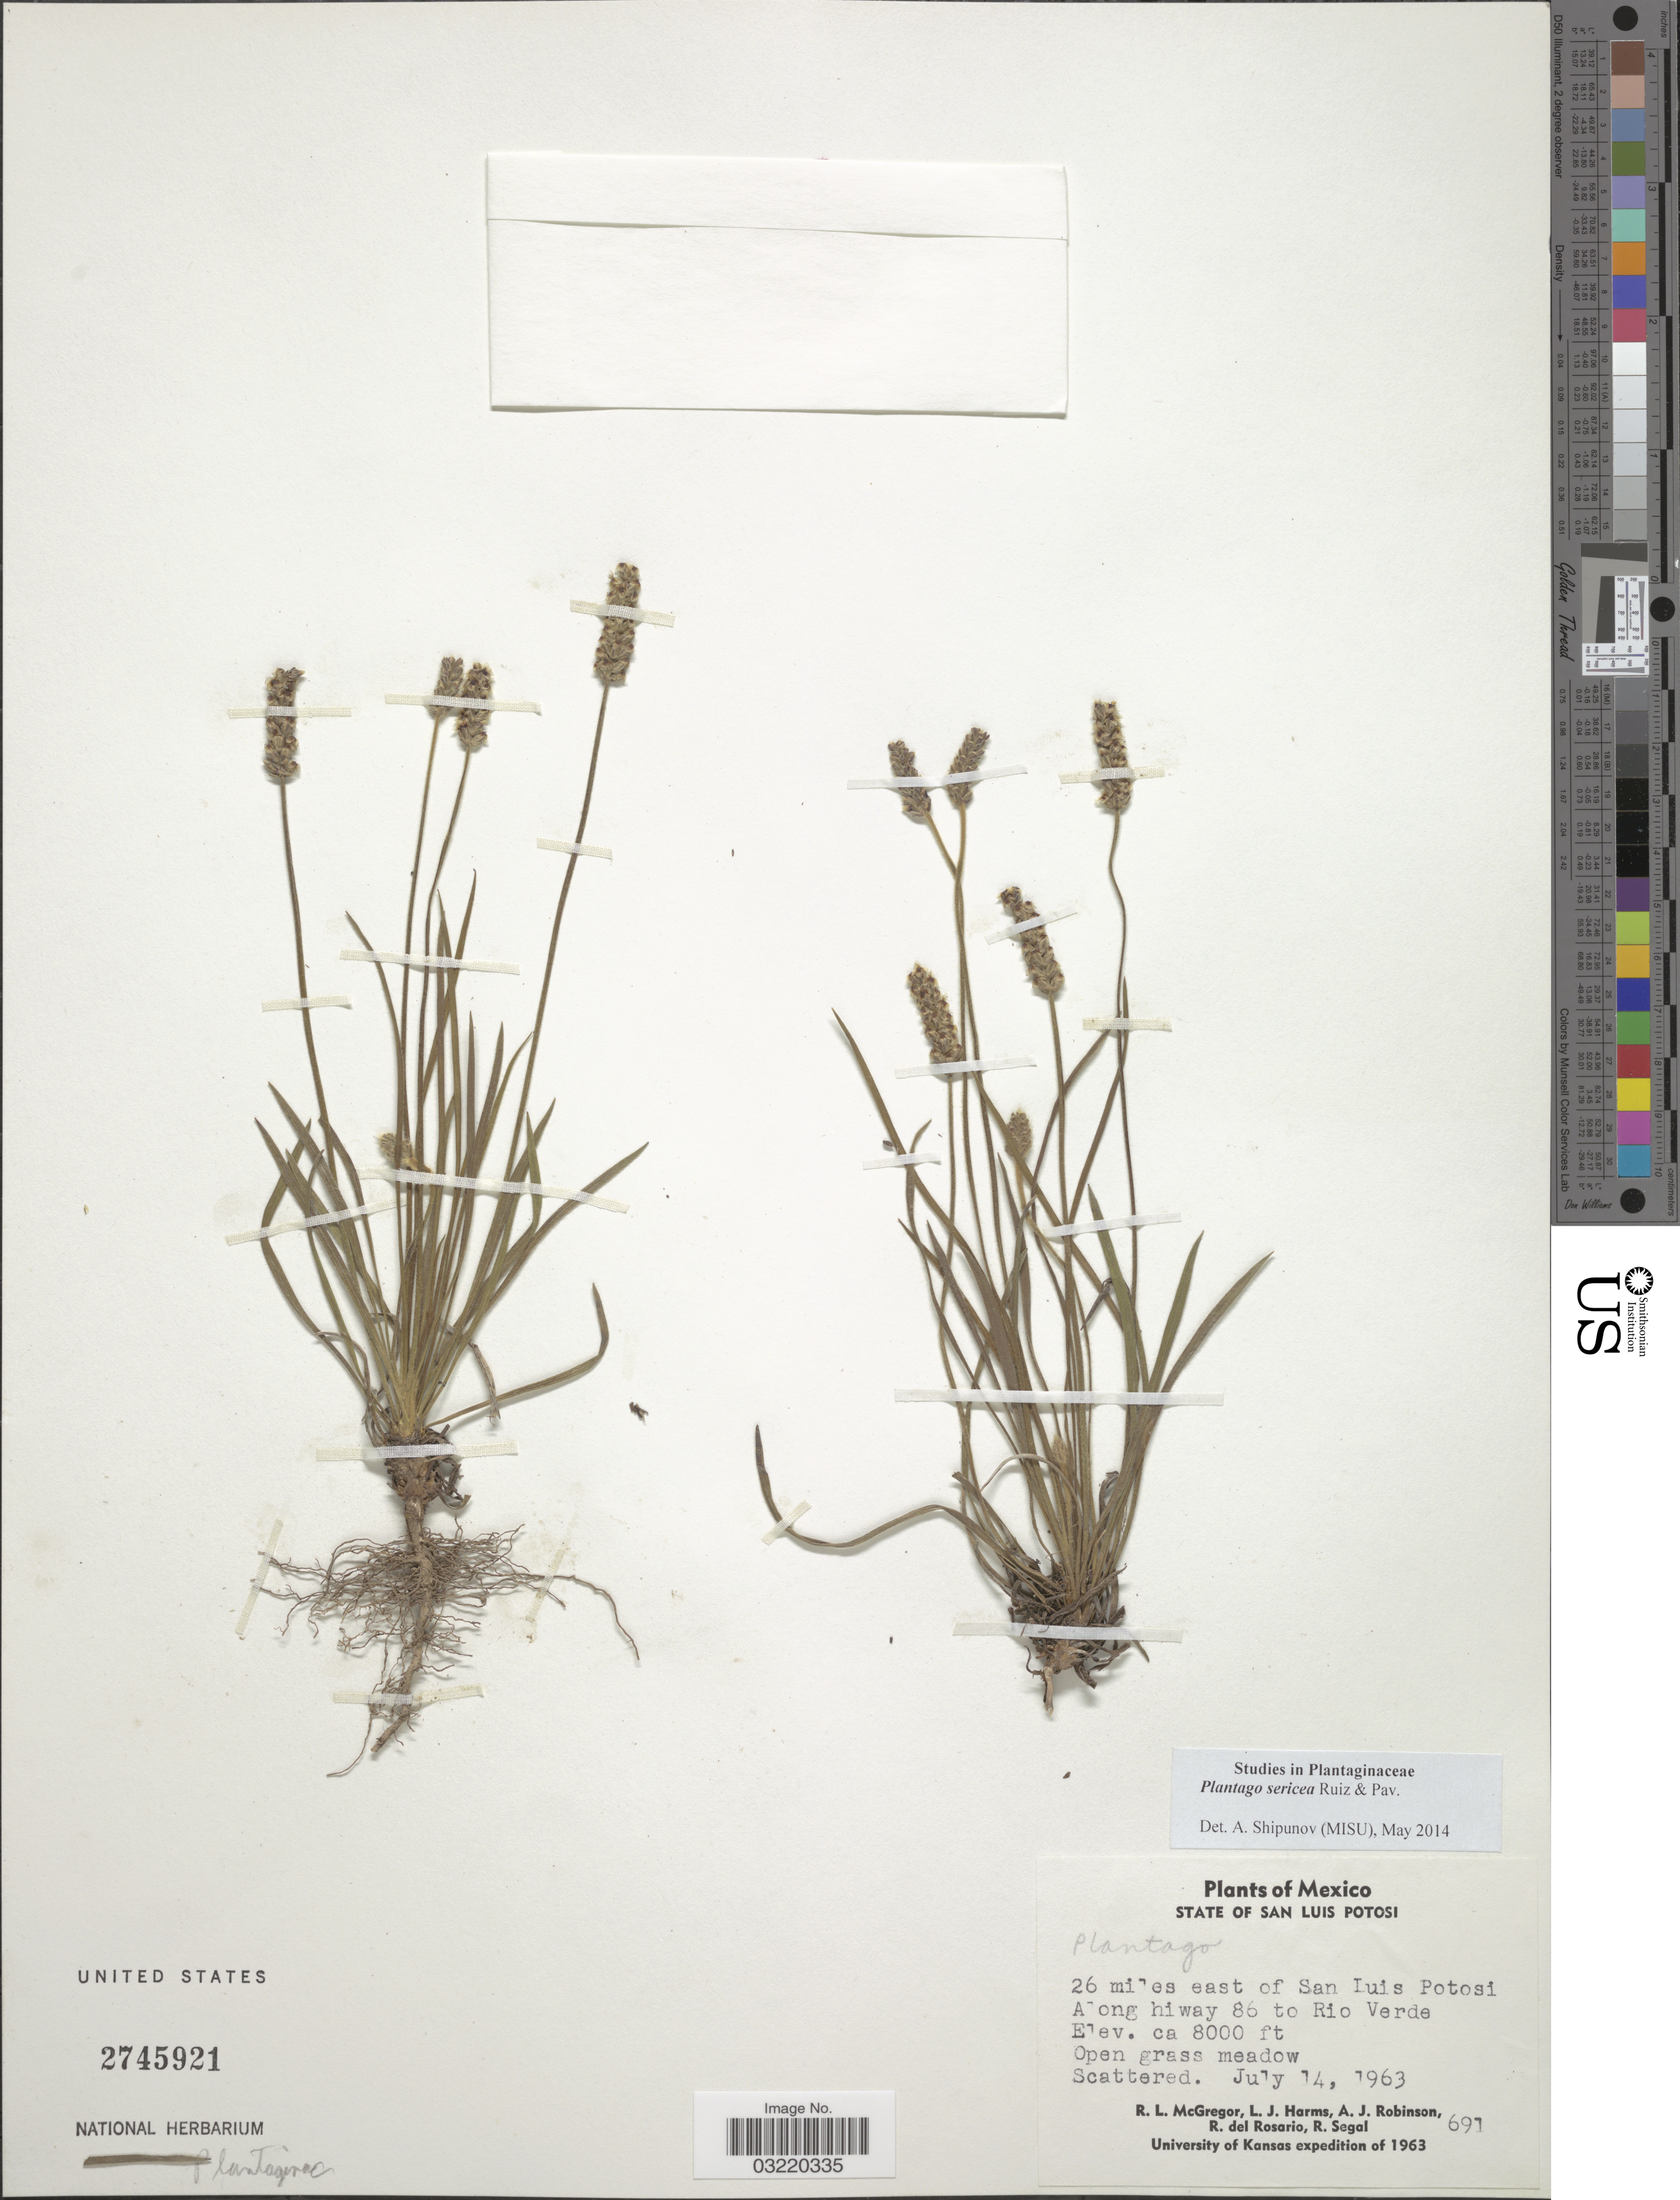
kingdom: Plantae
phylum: Tracheophyta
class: Magnoliopsida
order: Lamiales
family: Plantaginaceae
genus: Plantago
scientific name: Plantago sericea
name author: Ruiz & Pav.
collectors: R. McGregor, L. Harms, A. J. Robinson, R. del Rosario & R. Segal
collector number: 691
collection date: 1963-07-14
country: Mexico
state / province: San Luis Potosí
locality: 26 miles east of San Luis Potosi. Along hiway 86 to Rio Verde.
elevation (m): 2438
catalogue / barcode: US 2745921